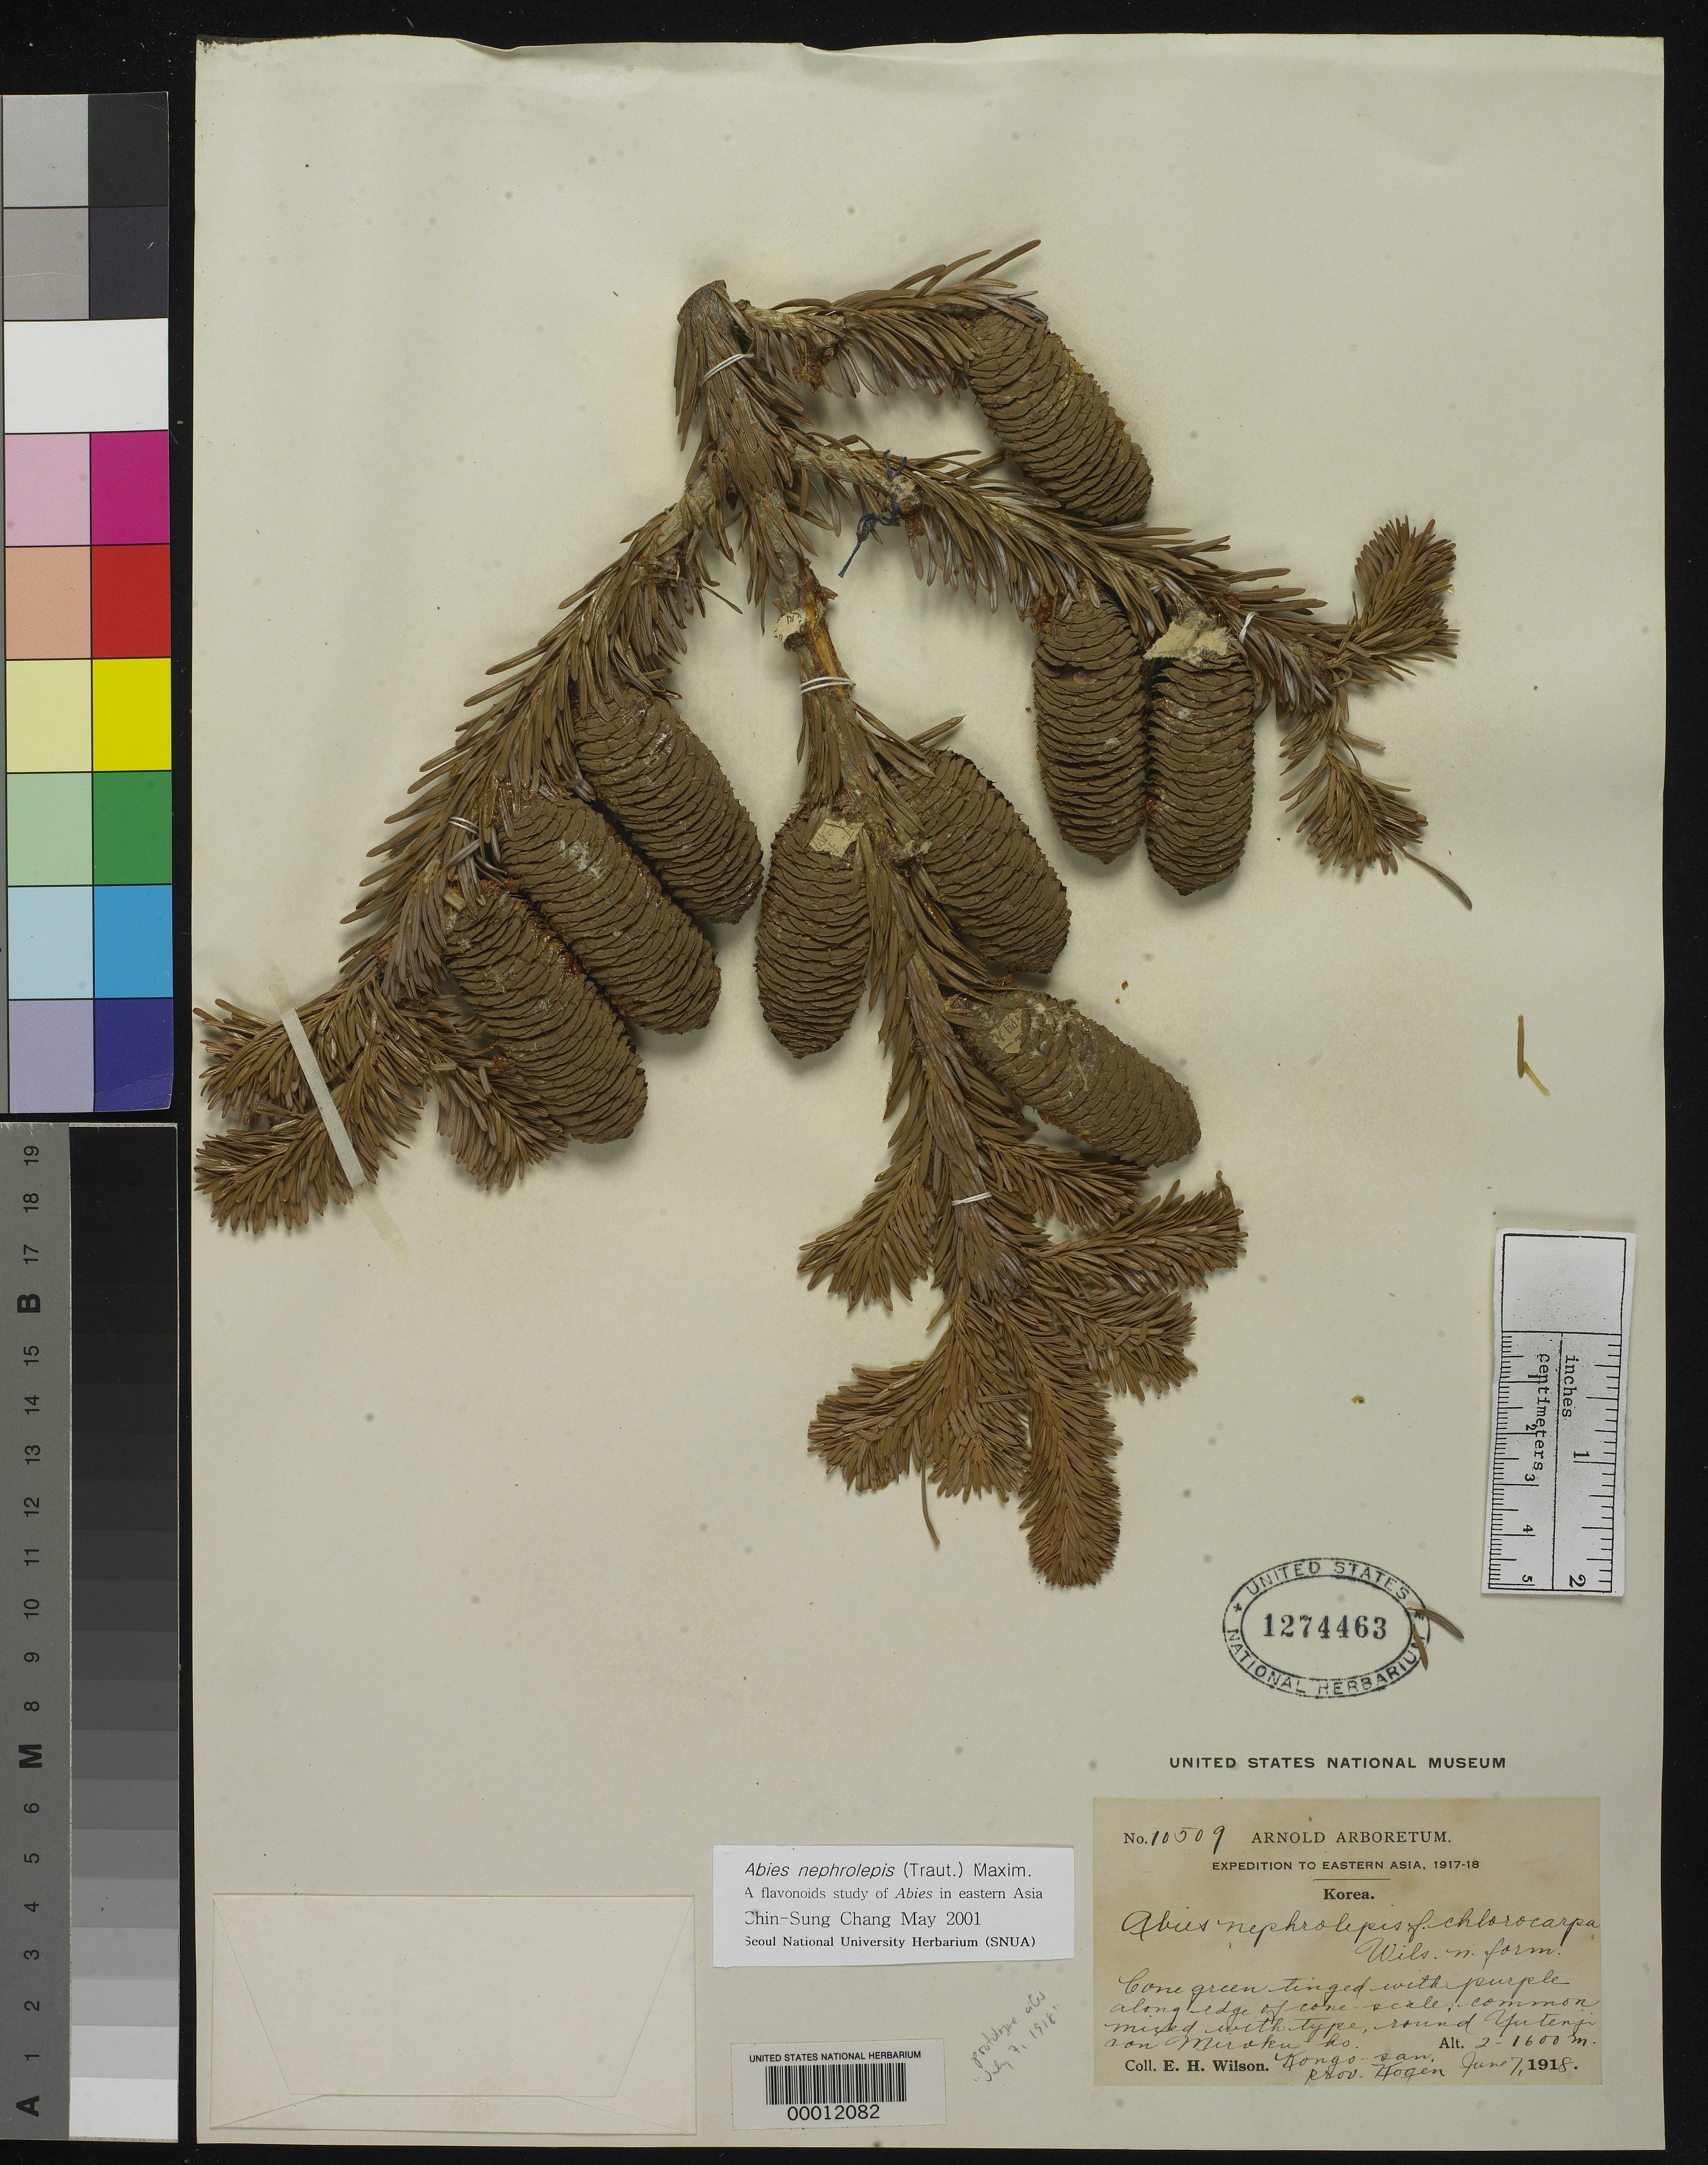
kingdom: Plantae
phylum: Tracheophyta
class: Pinopsida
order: Pinales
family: Pinaceae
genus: Abies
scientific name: Abies nephrolepis f. chlorocarpa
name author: E.H. Wilson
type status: Possible Type Material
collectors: E. H. Wilson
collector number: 10509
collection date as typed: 07 Jun 1918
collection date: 1918-06-07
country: North Korea / South Korea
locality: Round Yutenji von Miroku-ho, Kongo-San, Hogen.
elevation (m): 1600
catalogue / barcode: US 1274463